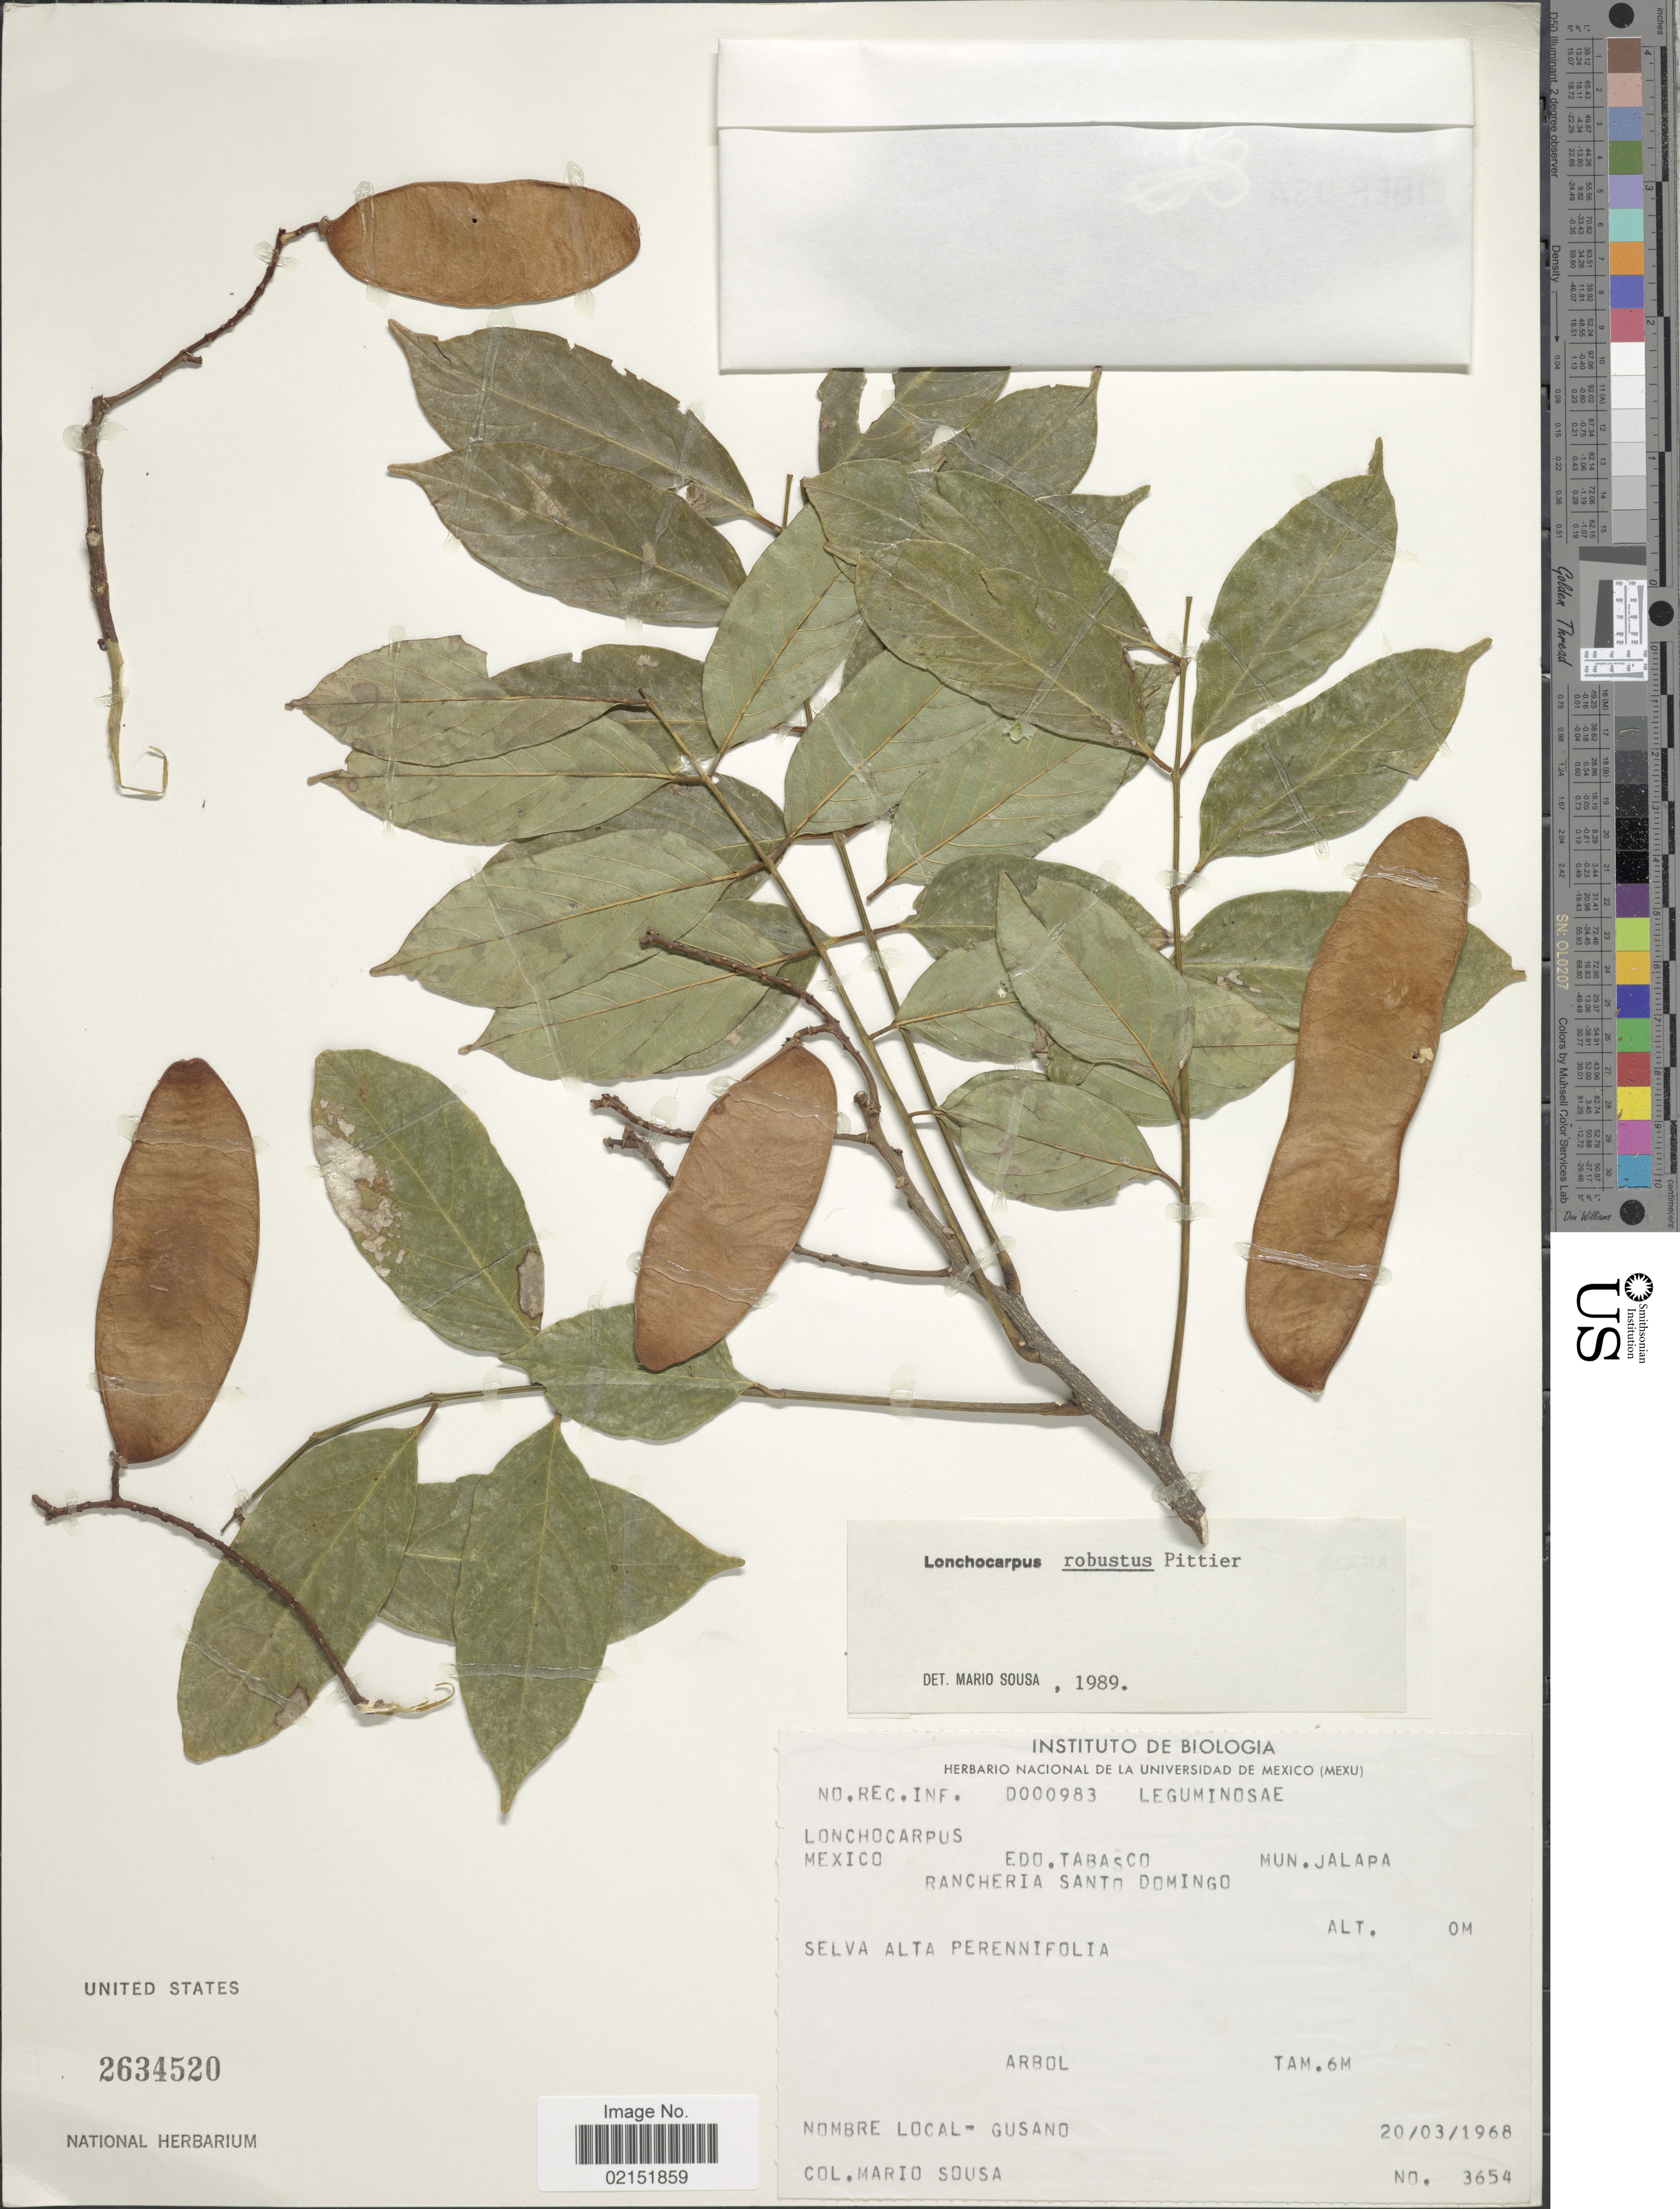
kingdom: Plantae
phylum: Tracheophyta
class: Magnoliopsida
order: Fabales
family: Fabaceae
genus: Lonchocarpus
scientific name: Lonchocarpus robustus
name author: Pittier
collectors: M. Sousa S.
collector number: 3654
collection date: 1968-03-20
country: Mexico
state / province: Tabasco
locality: Mun. Jalapa, Rancheria Santo Domingo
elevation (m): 0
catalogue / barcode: US 2634520